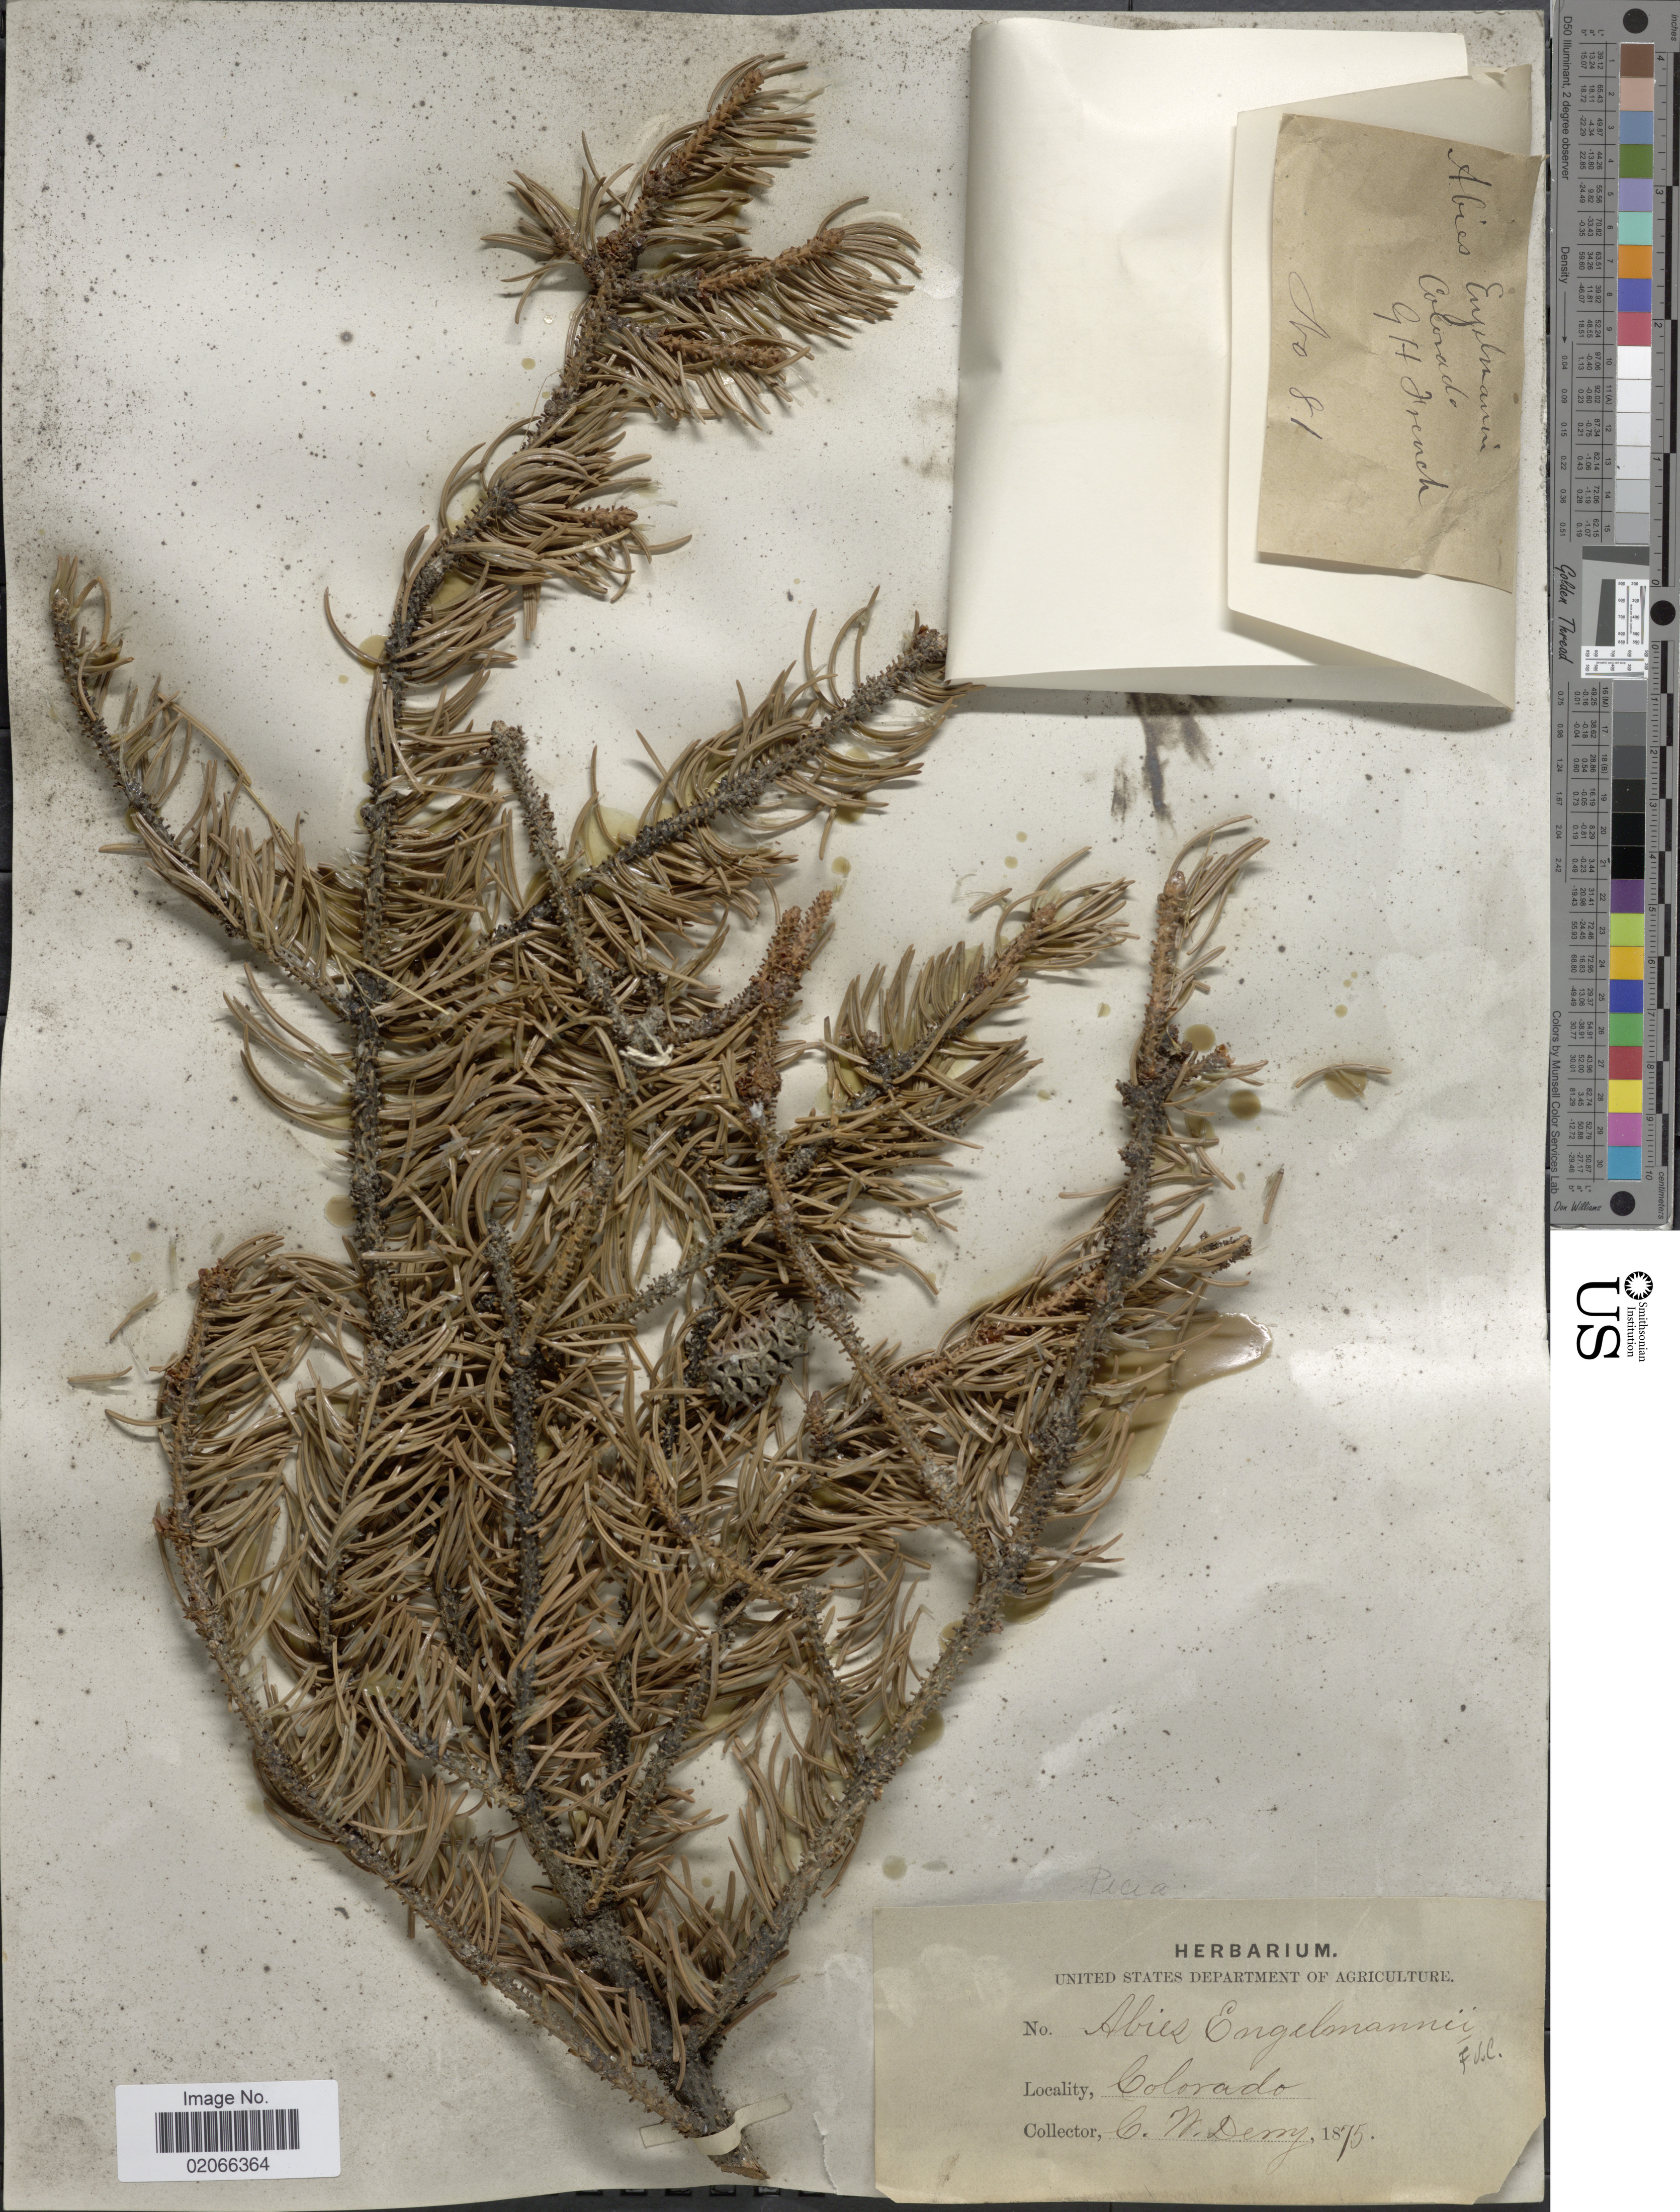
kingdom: Plantae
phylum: Tracheophyta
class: Pinopsida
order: Pinales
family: Pinaceae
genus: Picea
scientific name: Picea engelmannii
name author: Parry ex Engelm.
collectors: C. Derry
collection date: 1875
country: United States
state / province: Colorado